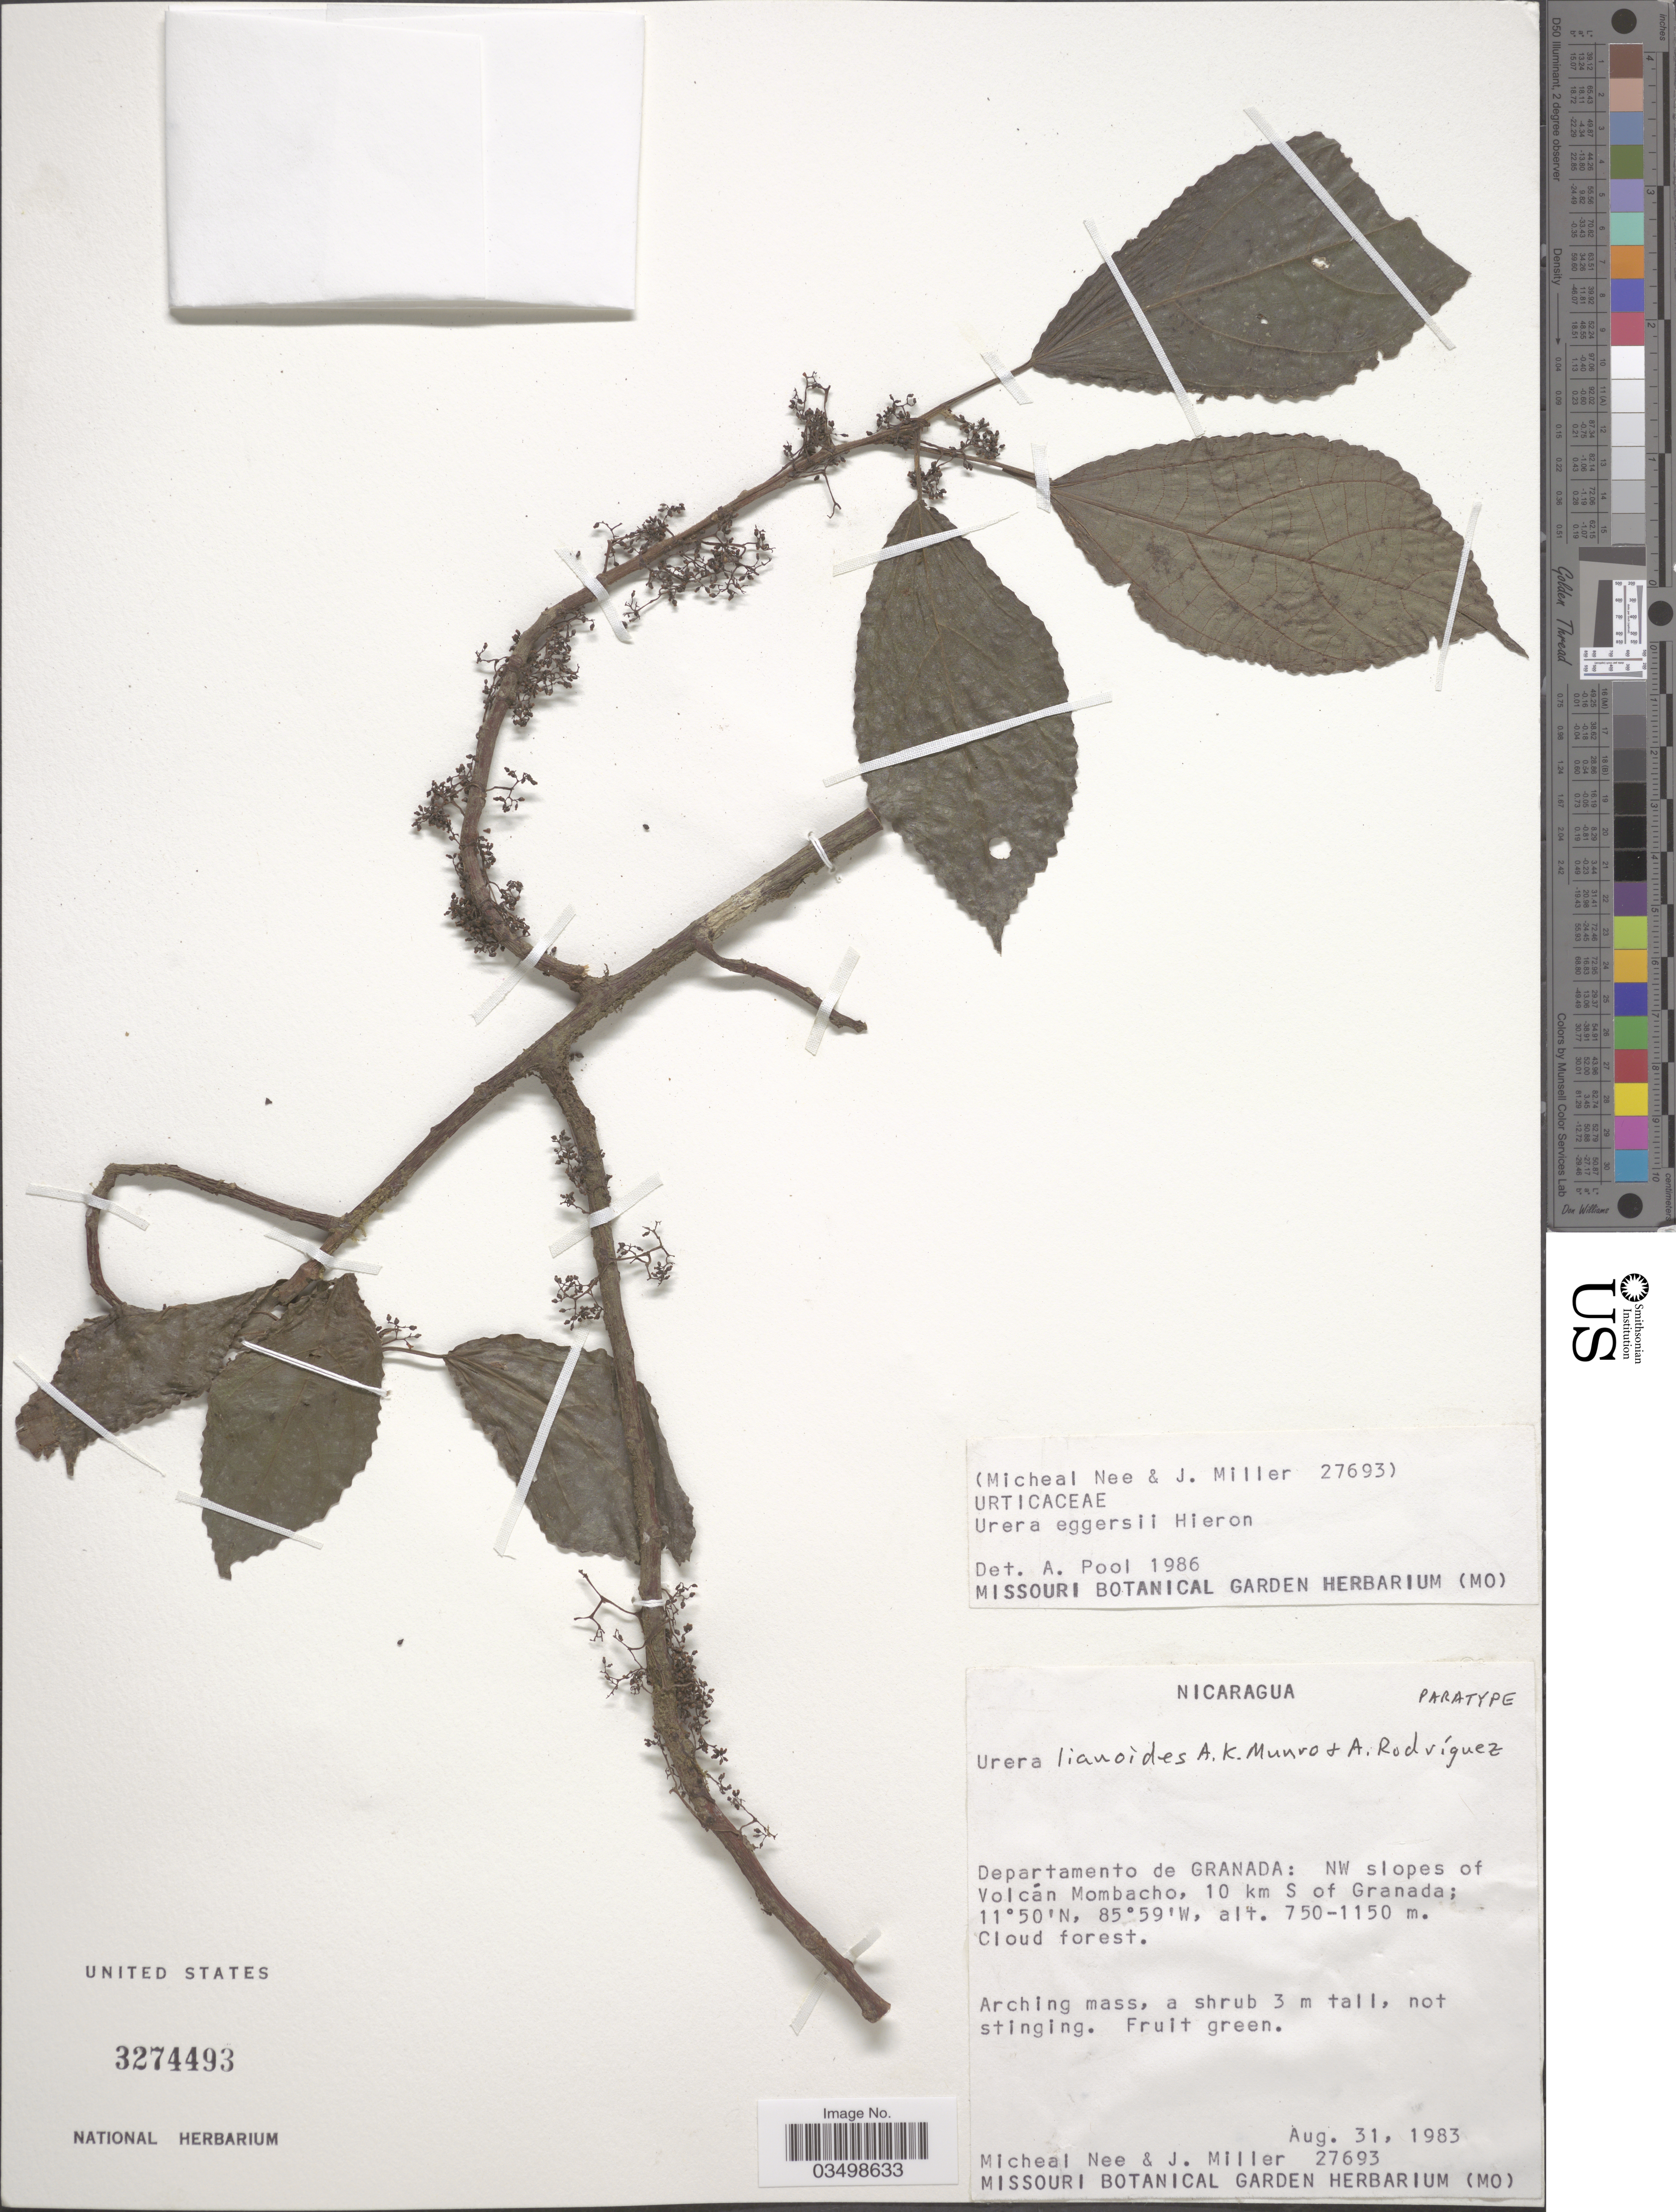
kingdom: Plantae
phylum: Tracheophyta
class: Magnoliopsida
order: Rosales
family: Urticaceae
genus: Urera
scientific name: Urera lianoides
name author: A.K. Munro & Al. Rodr.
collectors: M. Nee & J. Miller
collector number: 27693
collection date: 1983-08-31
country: Nicaragua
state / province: Granada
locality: Departamento de Granada: NW slopes of Volcán Mombacho, 10 km S of Granada.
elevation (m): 750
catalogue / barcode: US 3274493